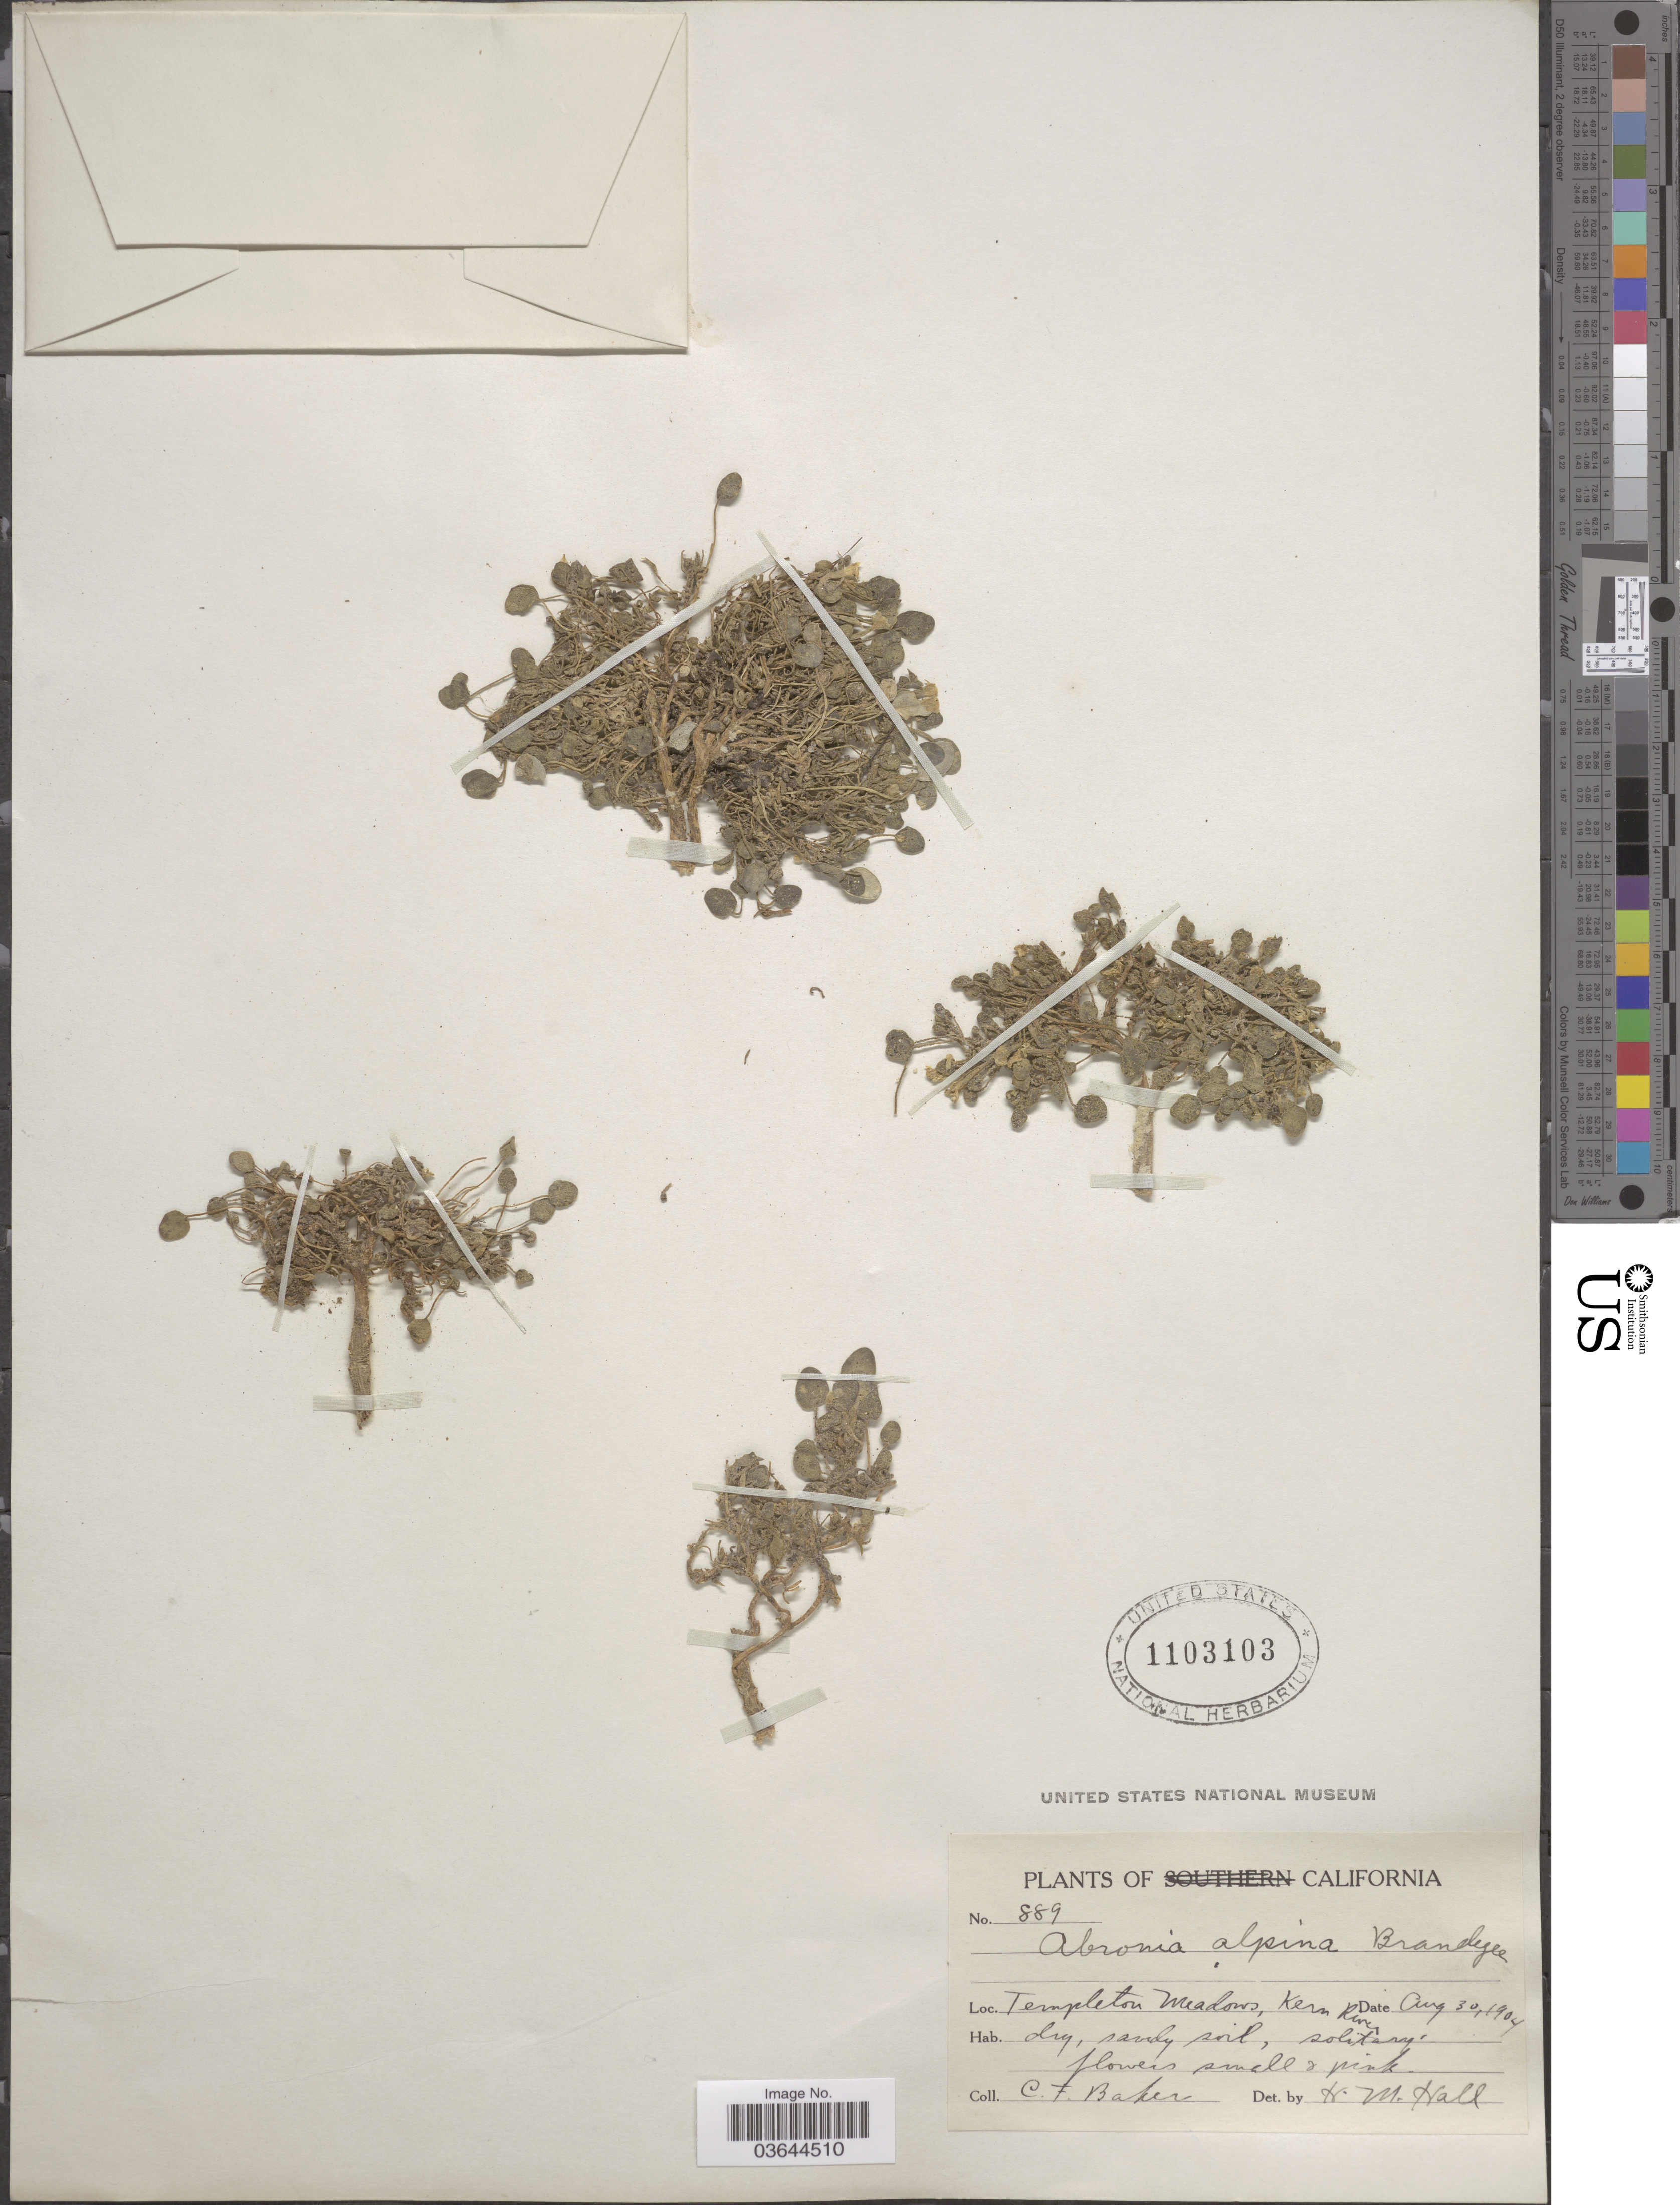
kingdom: Plantae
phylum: Tracheophyta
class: Magnoliopsida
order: Caryophyllales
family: Nyctaginaceae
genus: Abronia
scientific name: Abronia alpina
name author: Brandegee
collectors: C. F. Baker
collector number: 889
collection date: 1904-08-30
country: United States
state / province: California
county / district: Kern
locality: Templeton Meadows, Kern River.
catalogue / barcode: US 1103103